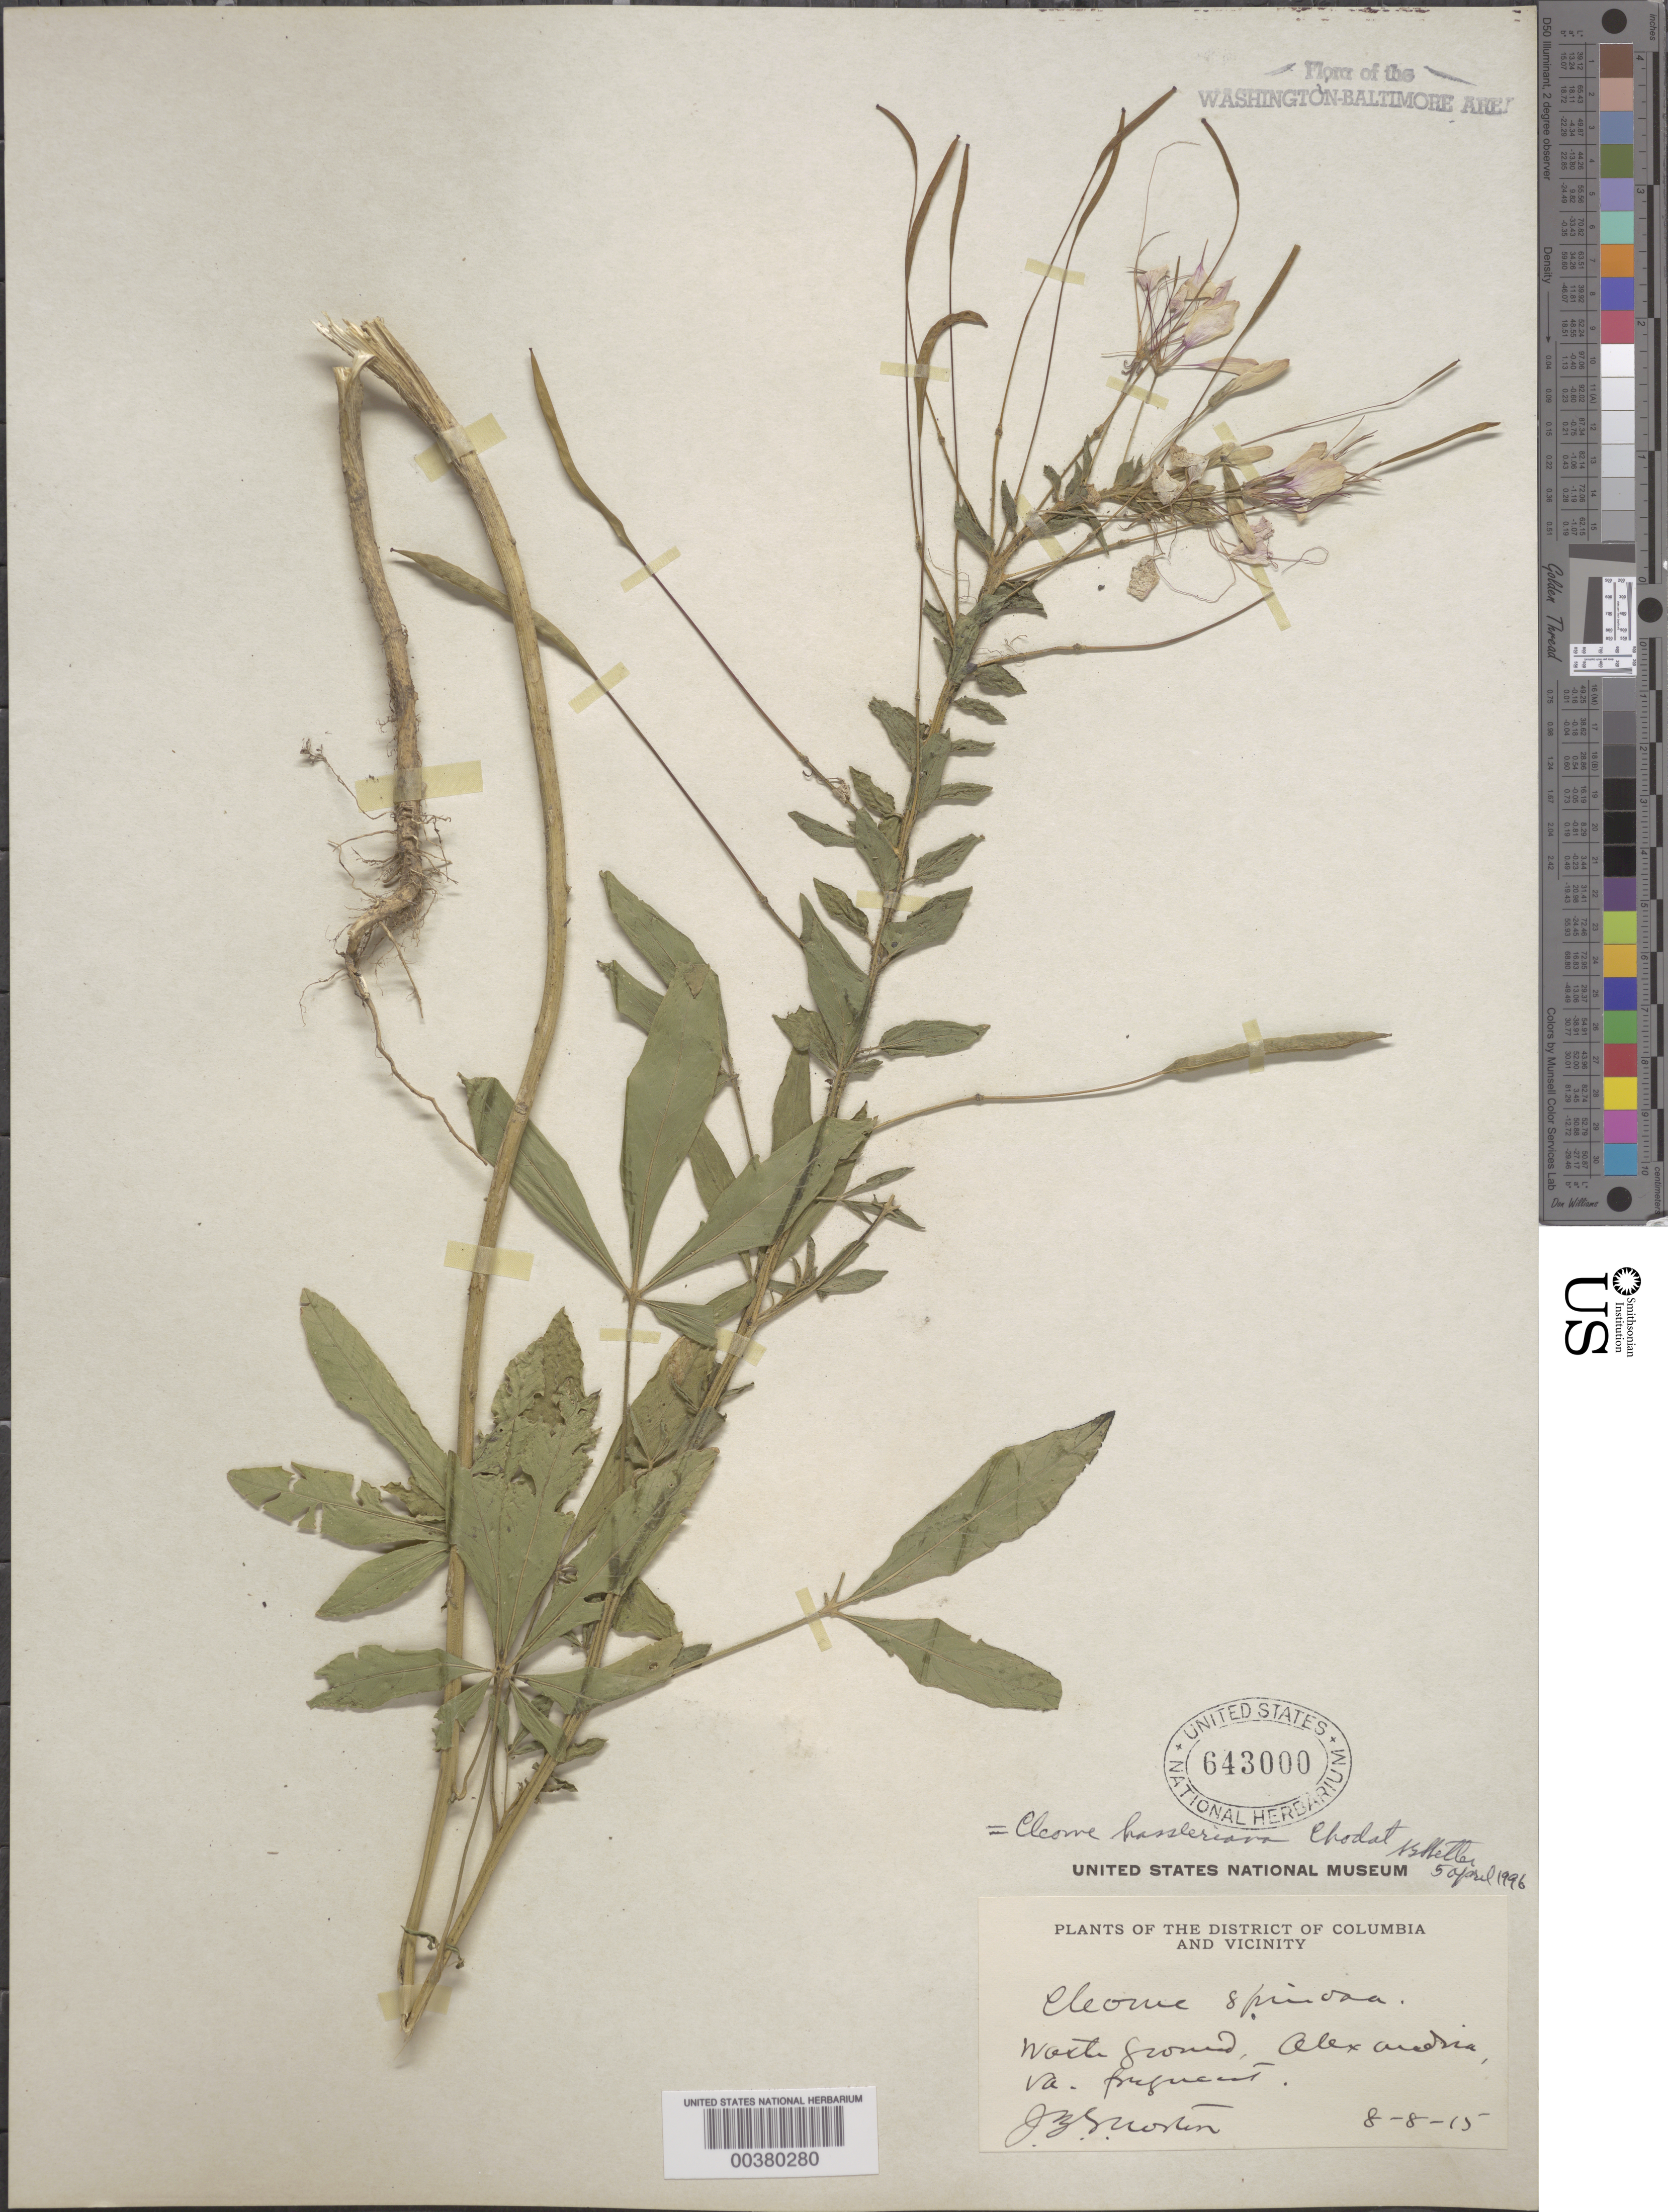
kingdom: Plantae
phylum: Tracheophyta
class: Magnoliopsida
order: Brassicales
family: Cleomaceae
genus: Tarenaya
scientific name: Tarenaya houtteana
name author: (Schltdl.) Soares Neto & Roalson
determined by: Strong, Mark T., (BOT), Smithsonian Institution - National Museum of Natural History (UNITED STATES)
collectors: J. Norton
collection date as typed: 08 Aug 1915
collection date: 1915-08-08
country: United States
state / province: Virginia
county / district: City of Alexandria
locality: Alexandria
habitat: Waste ground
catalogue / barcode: US 643000